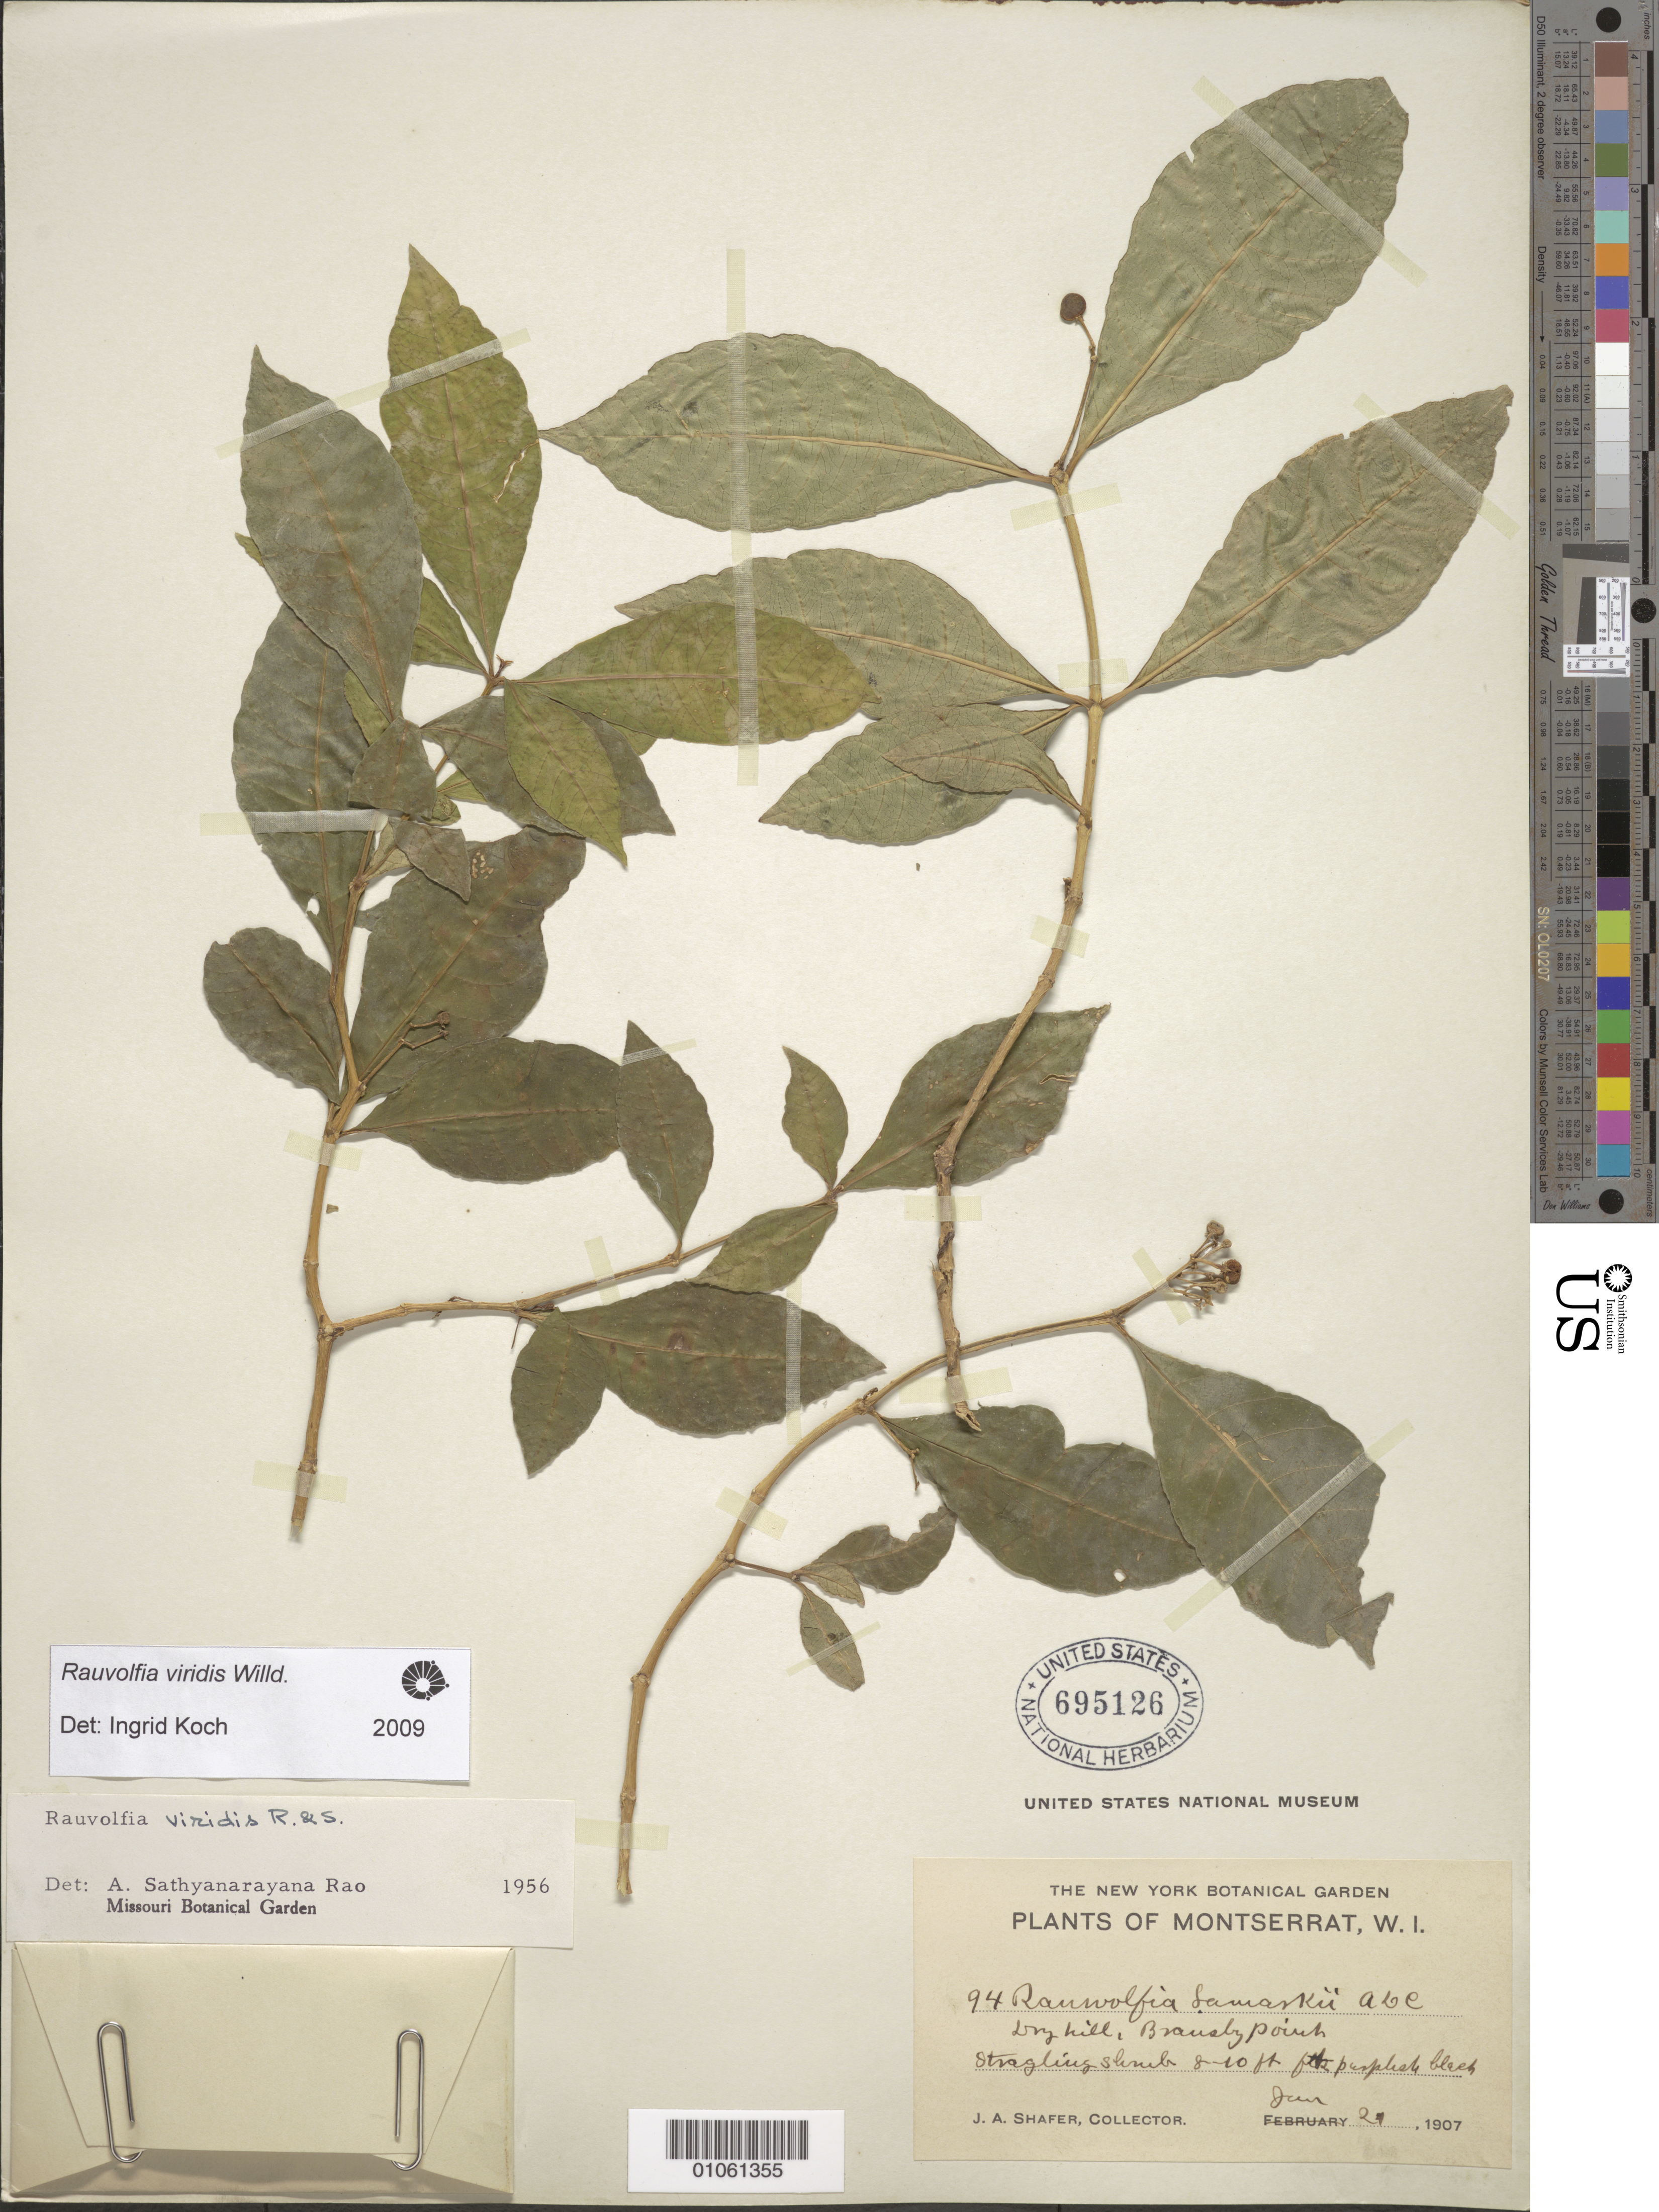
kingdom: Plantae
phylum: Tracheophyta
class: Magnoliopsida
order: Gentianales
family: Apocynaceae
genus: Rauvolfia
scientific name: Rauvolfia viridis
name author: Willd. ex Roem. & Schult.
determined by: Koch, I.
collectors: J. A. Shafer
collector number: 94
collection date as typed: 21 Jan 1907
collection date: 1907-01-21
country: Montserrat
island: Montserrat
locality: Bransby Point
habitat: Dry hill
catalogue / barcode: US 695126